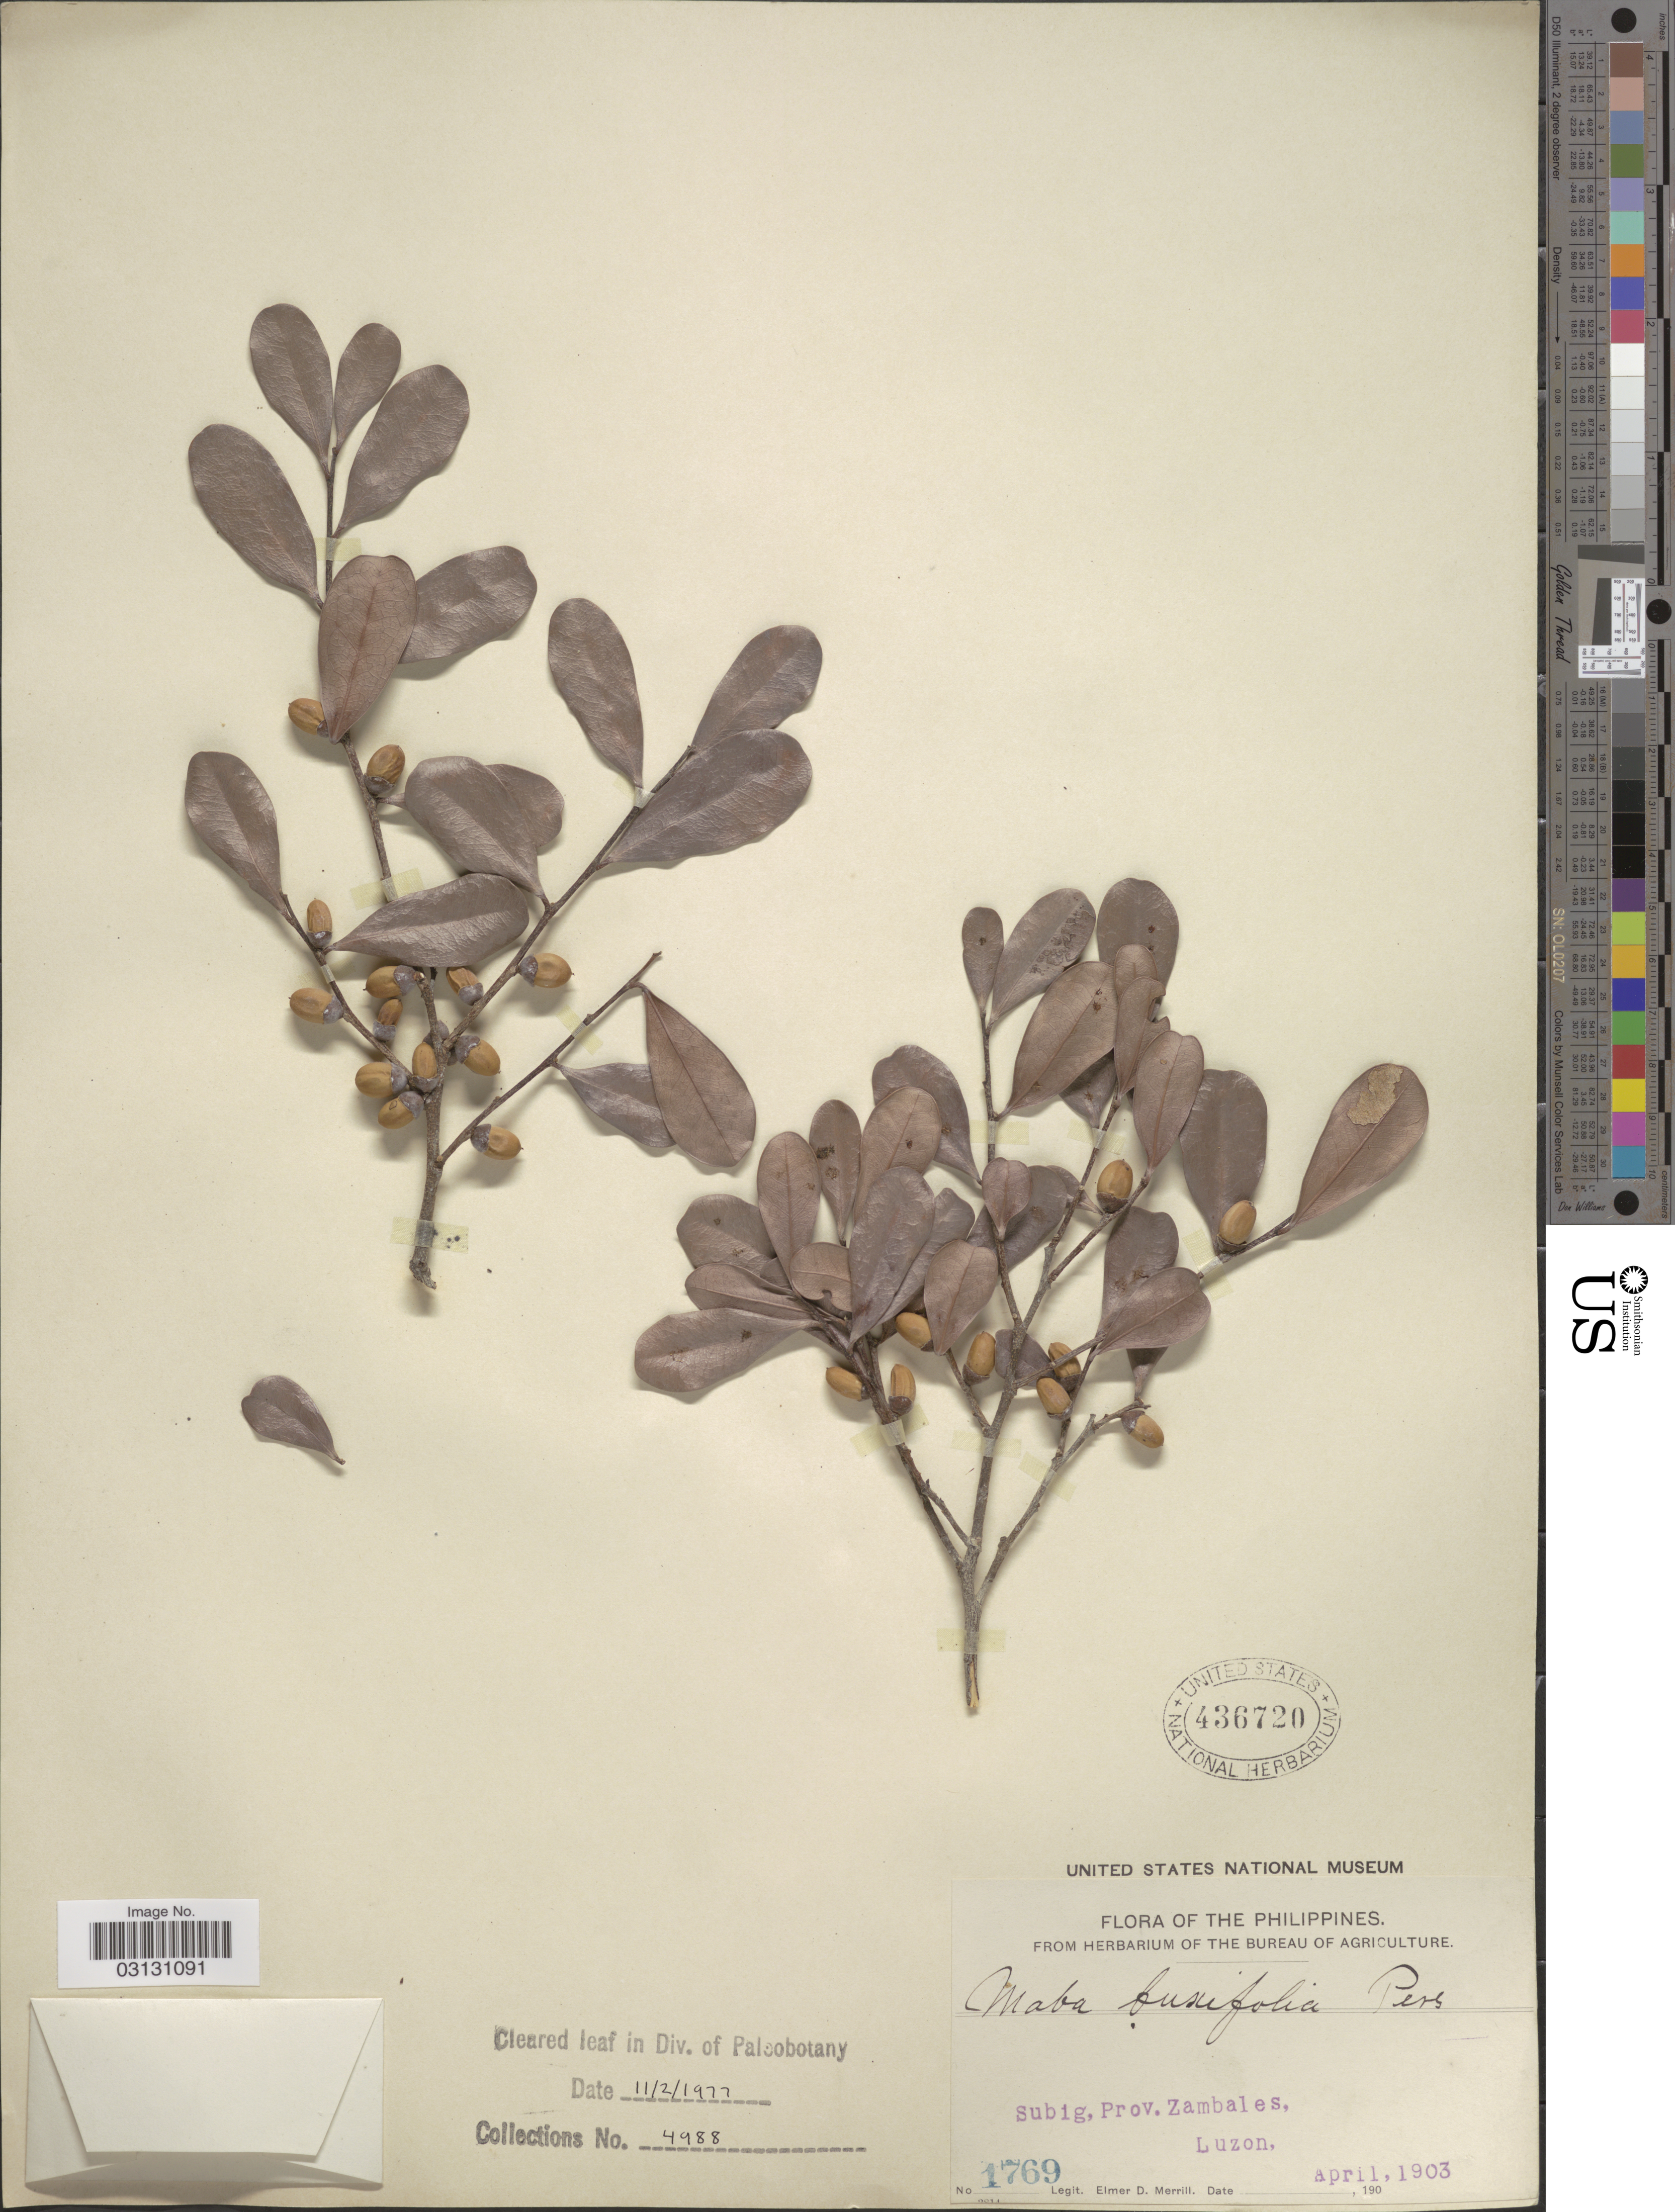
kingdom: Plantae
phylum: Tracheophyta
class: Magnoliopsida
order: Ericales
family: Ebenaceae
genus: Diospyros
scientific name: Diospyros ferrea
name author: (Willd.) Bakh.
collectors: E. D. Merrill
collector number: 1769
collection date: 1903-04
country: Philippines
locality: Subig, Prov. Zambales, Luzon.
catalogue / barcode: US 436720